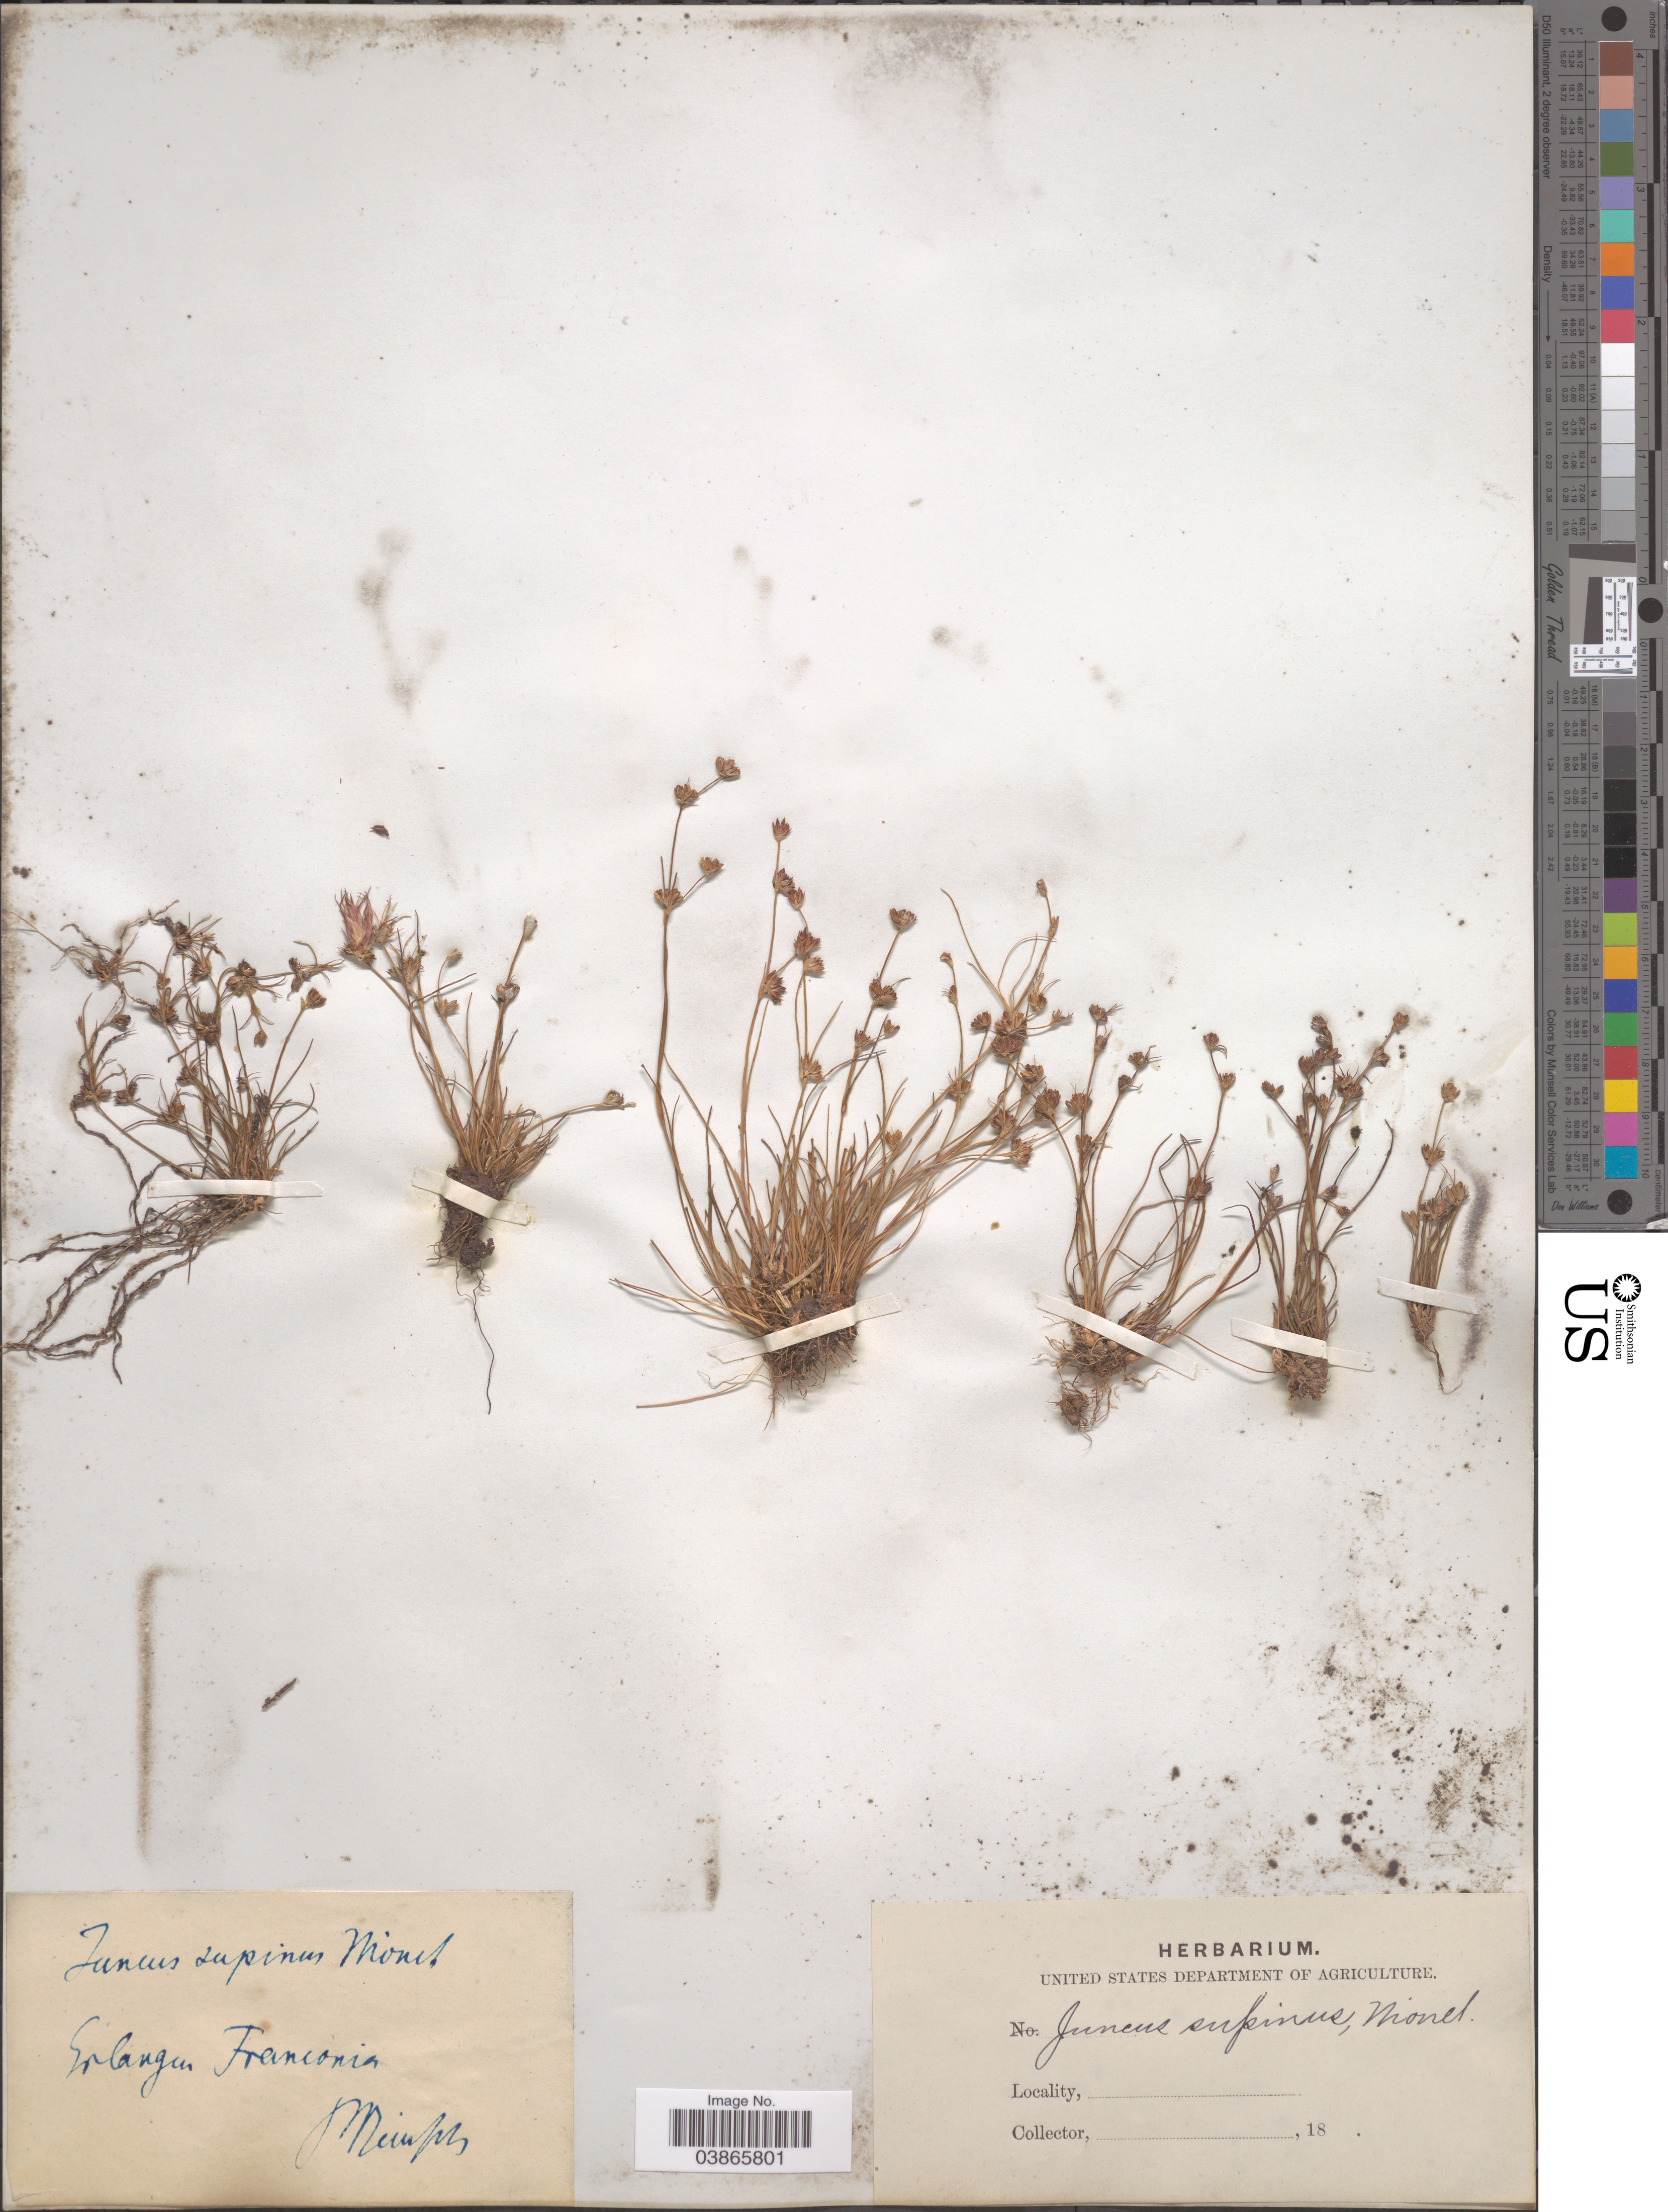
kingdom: Plantae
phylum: Tracheophyta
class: Liliopsida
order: Poales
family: Juncaceae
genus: Juncus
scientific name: Juncus supinus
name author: Moench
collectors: P. Reinsch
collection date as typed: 18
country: Germany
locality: Erlangen Franconia.